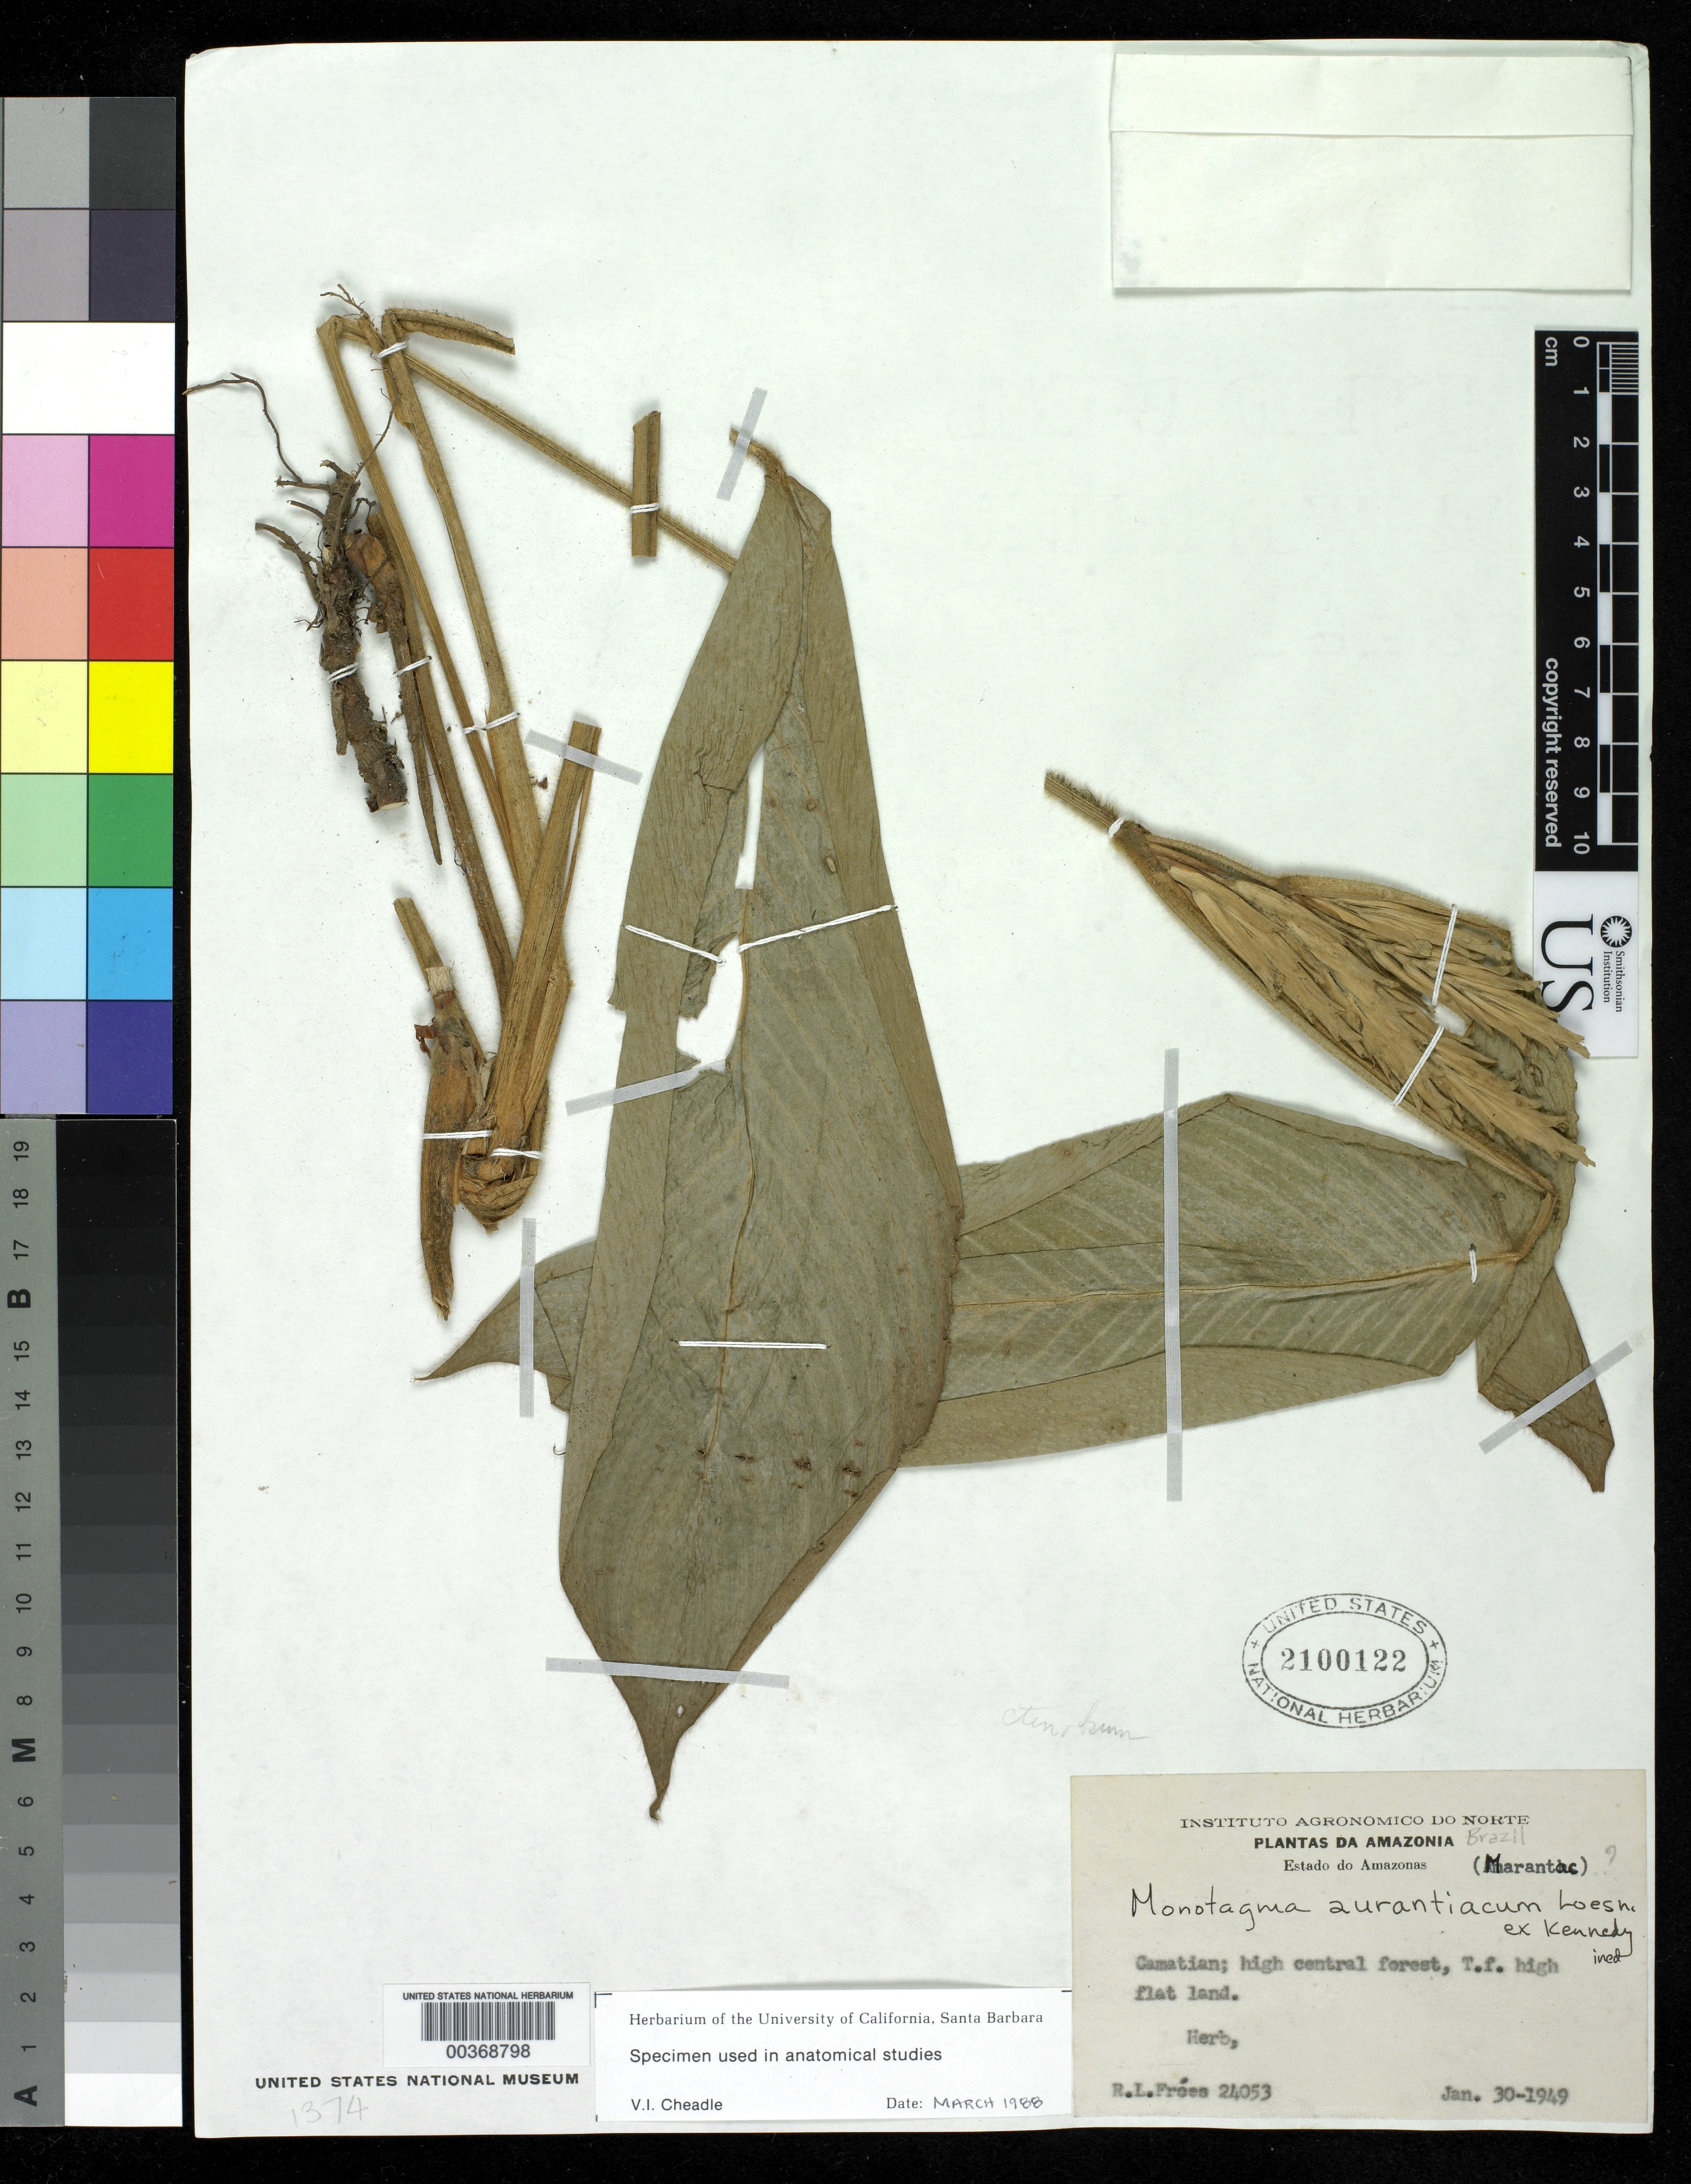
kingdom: Plantae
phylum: Tracheophyta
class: Liliopsida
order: Zingiberales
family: Marantaceae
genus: Monotagma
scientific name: Monotagma aurantiacum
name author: Loes.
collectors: R. L. Fróes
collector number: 24053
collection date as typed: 30 Jan 1949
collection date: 1949-01-30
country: Brazil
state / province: Amazonas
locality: Plantas da amazonia, camatian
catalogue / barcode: US 2100122